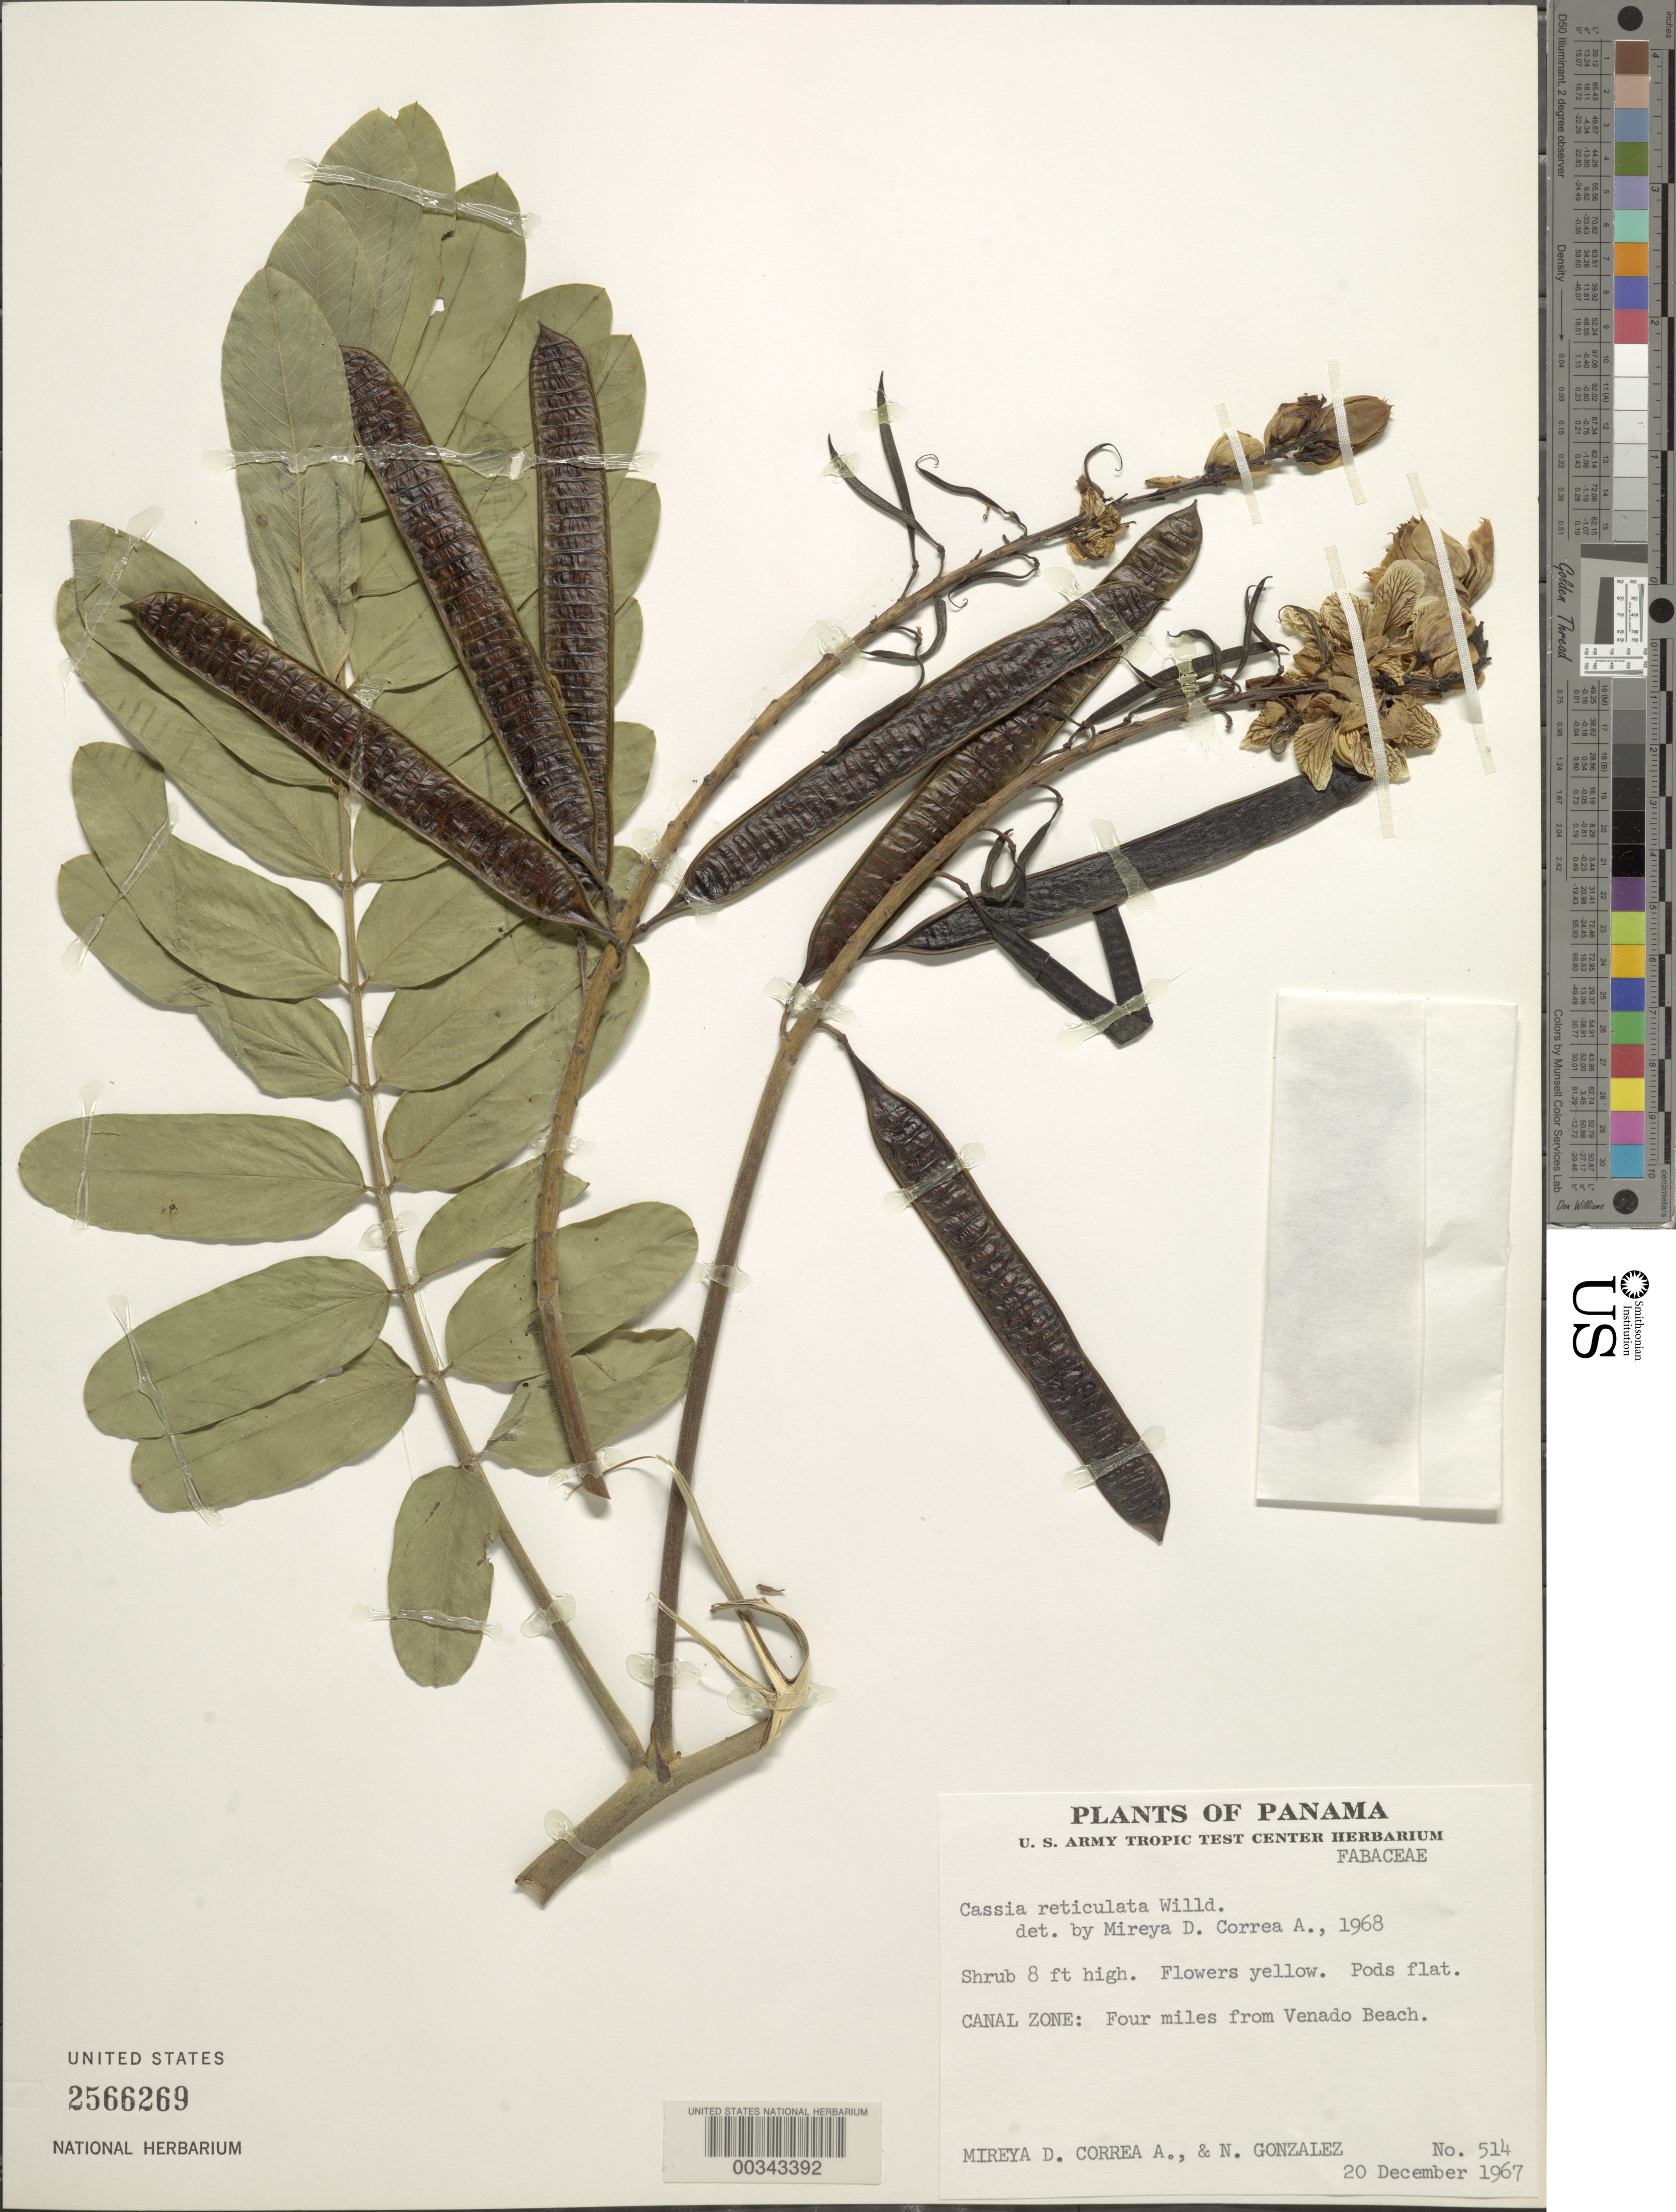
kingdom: Plantae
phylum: Tracheophyta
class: Magnoliopsida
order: Fabales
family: Fabaceae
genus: Senna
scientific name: Senna reticulata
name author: (Willd.) H.S. Irwin & Barneby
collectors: M. D. Corrêa-A. & N. Gonzalez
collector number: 514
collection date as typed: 20 Dec 1967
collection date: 1967-12-20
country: Panama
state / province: Los Santos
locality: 4 mi from Venado Beach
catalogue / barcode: US 2566269